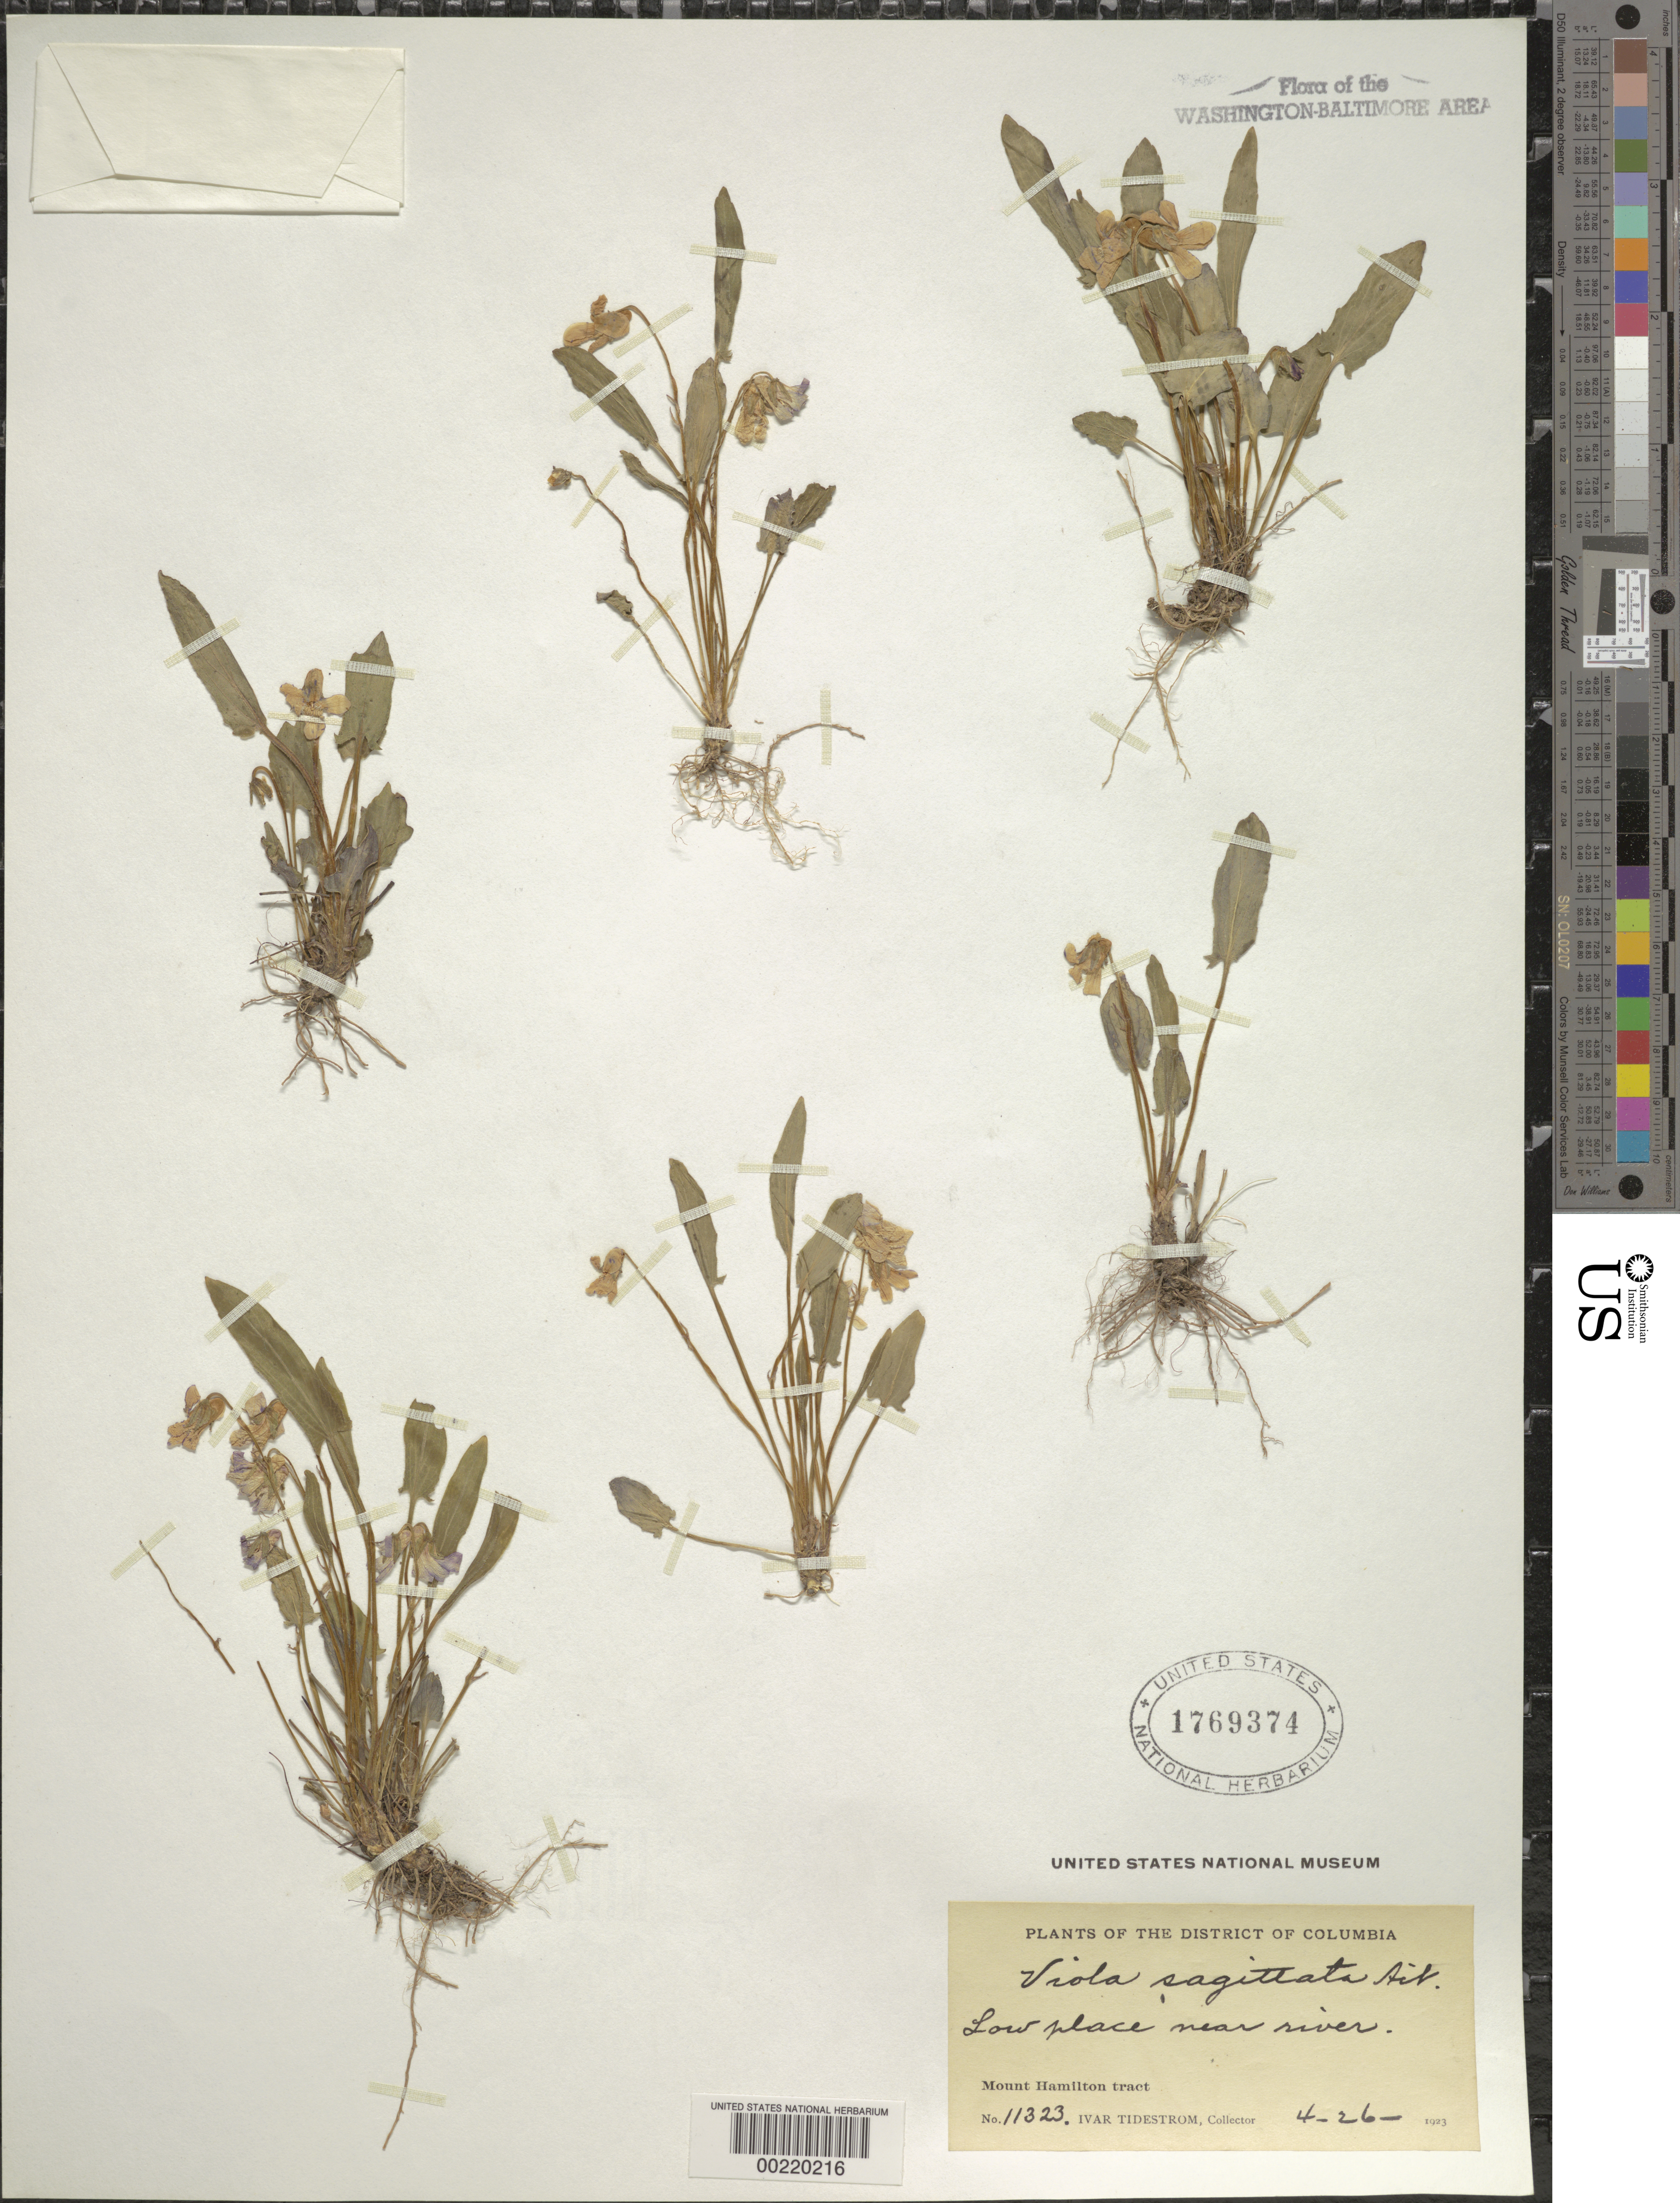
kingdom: Plantae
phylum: Tracheophyta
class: Magnoliopsida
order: Malpighiales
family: Violaceae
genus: Viola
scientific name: Viola sagittata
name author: Aiton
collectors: I. F. Tidestrom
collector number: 11323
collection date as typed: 26 Apr 1923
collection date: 1923-04-26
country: United States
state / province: District of Columbia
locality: Mount Hamilton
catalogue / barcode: US 1769374